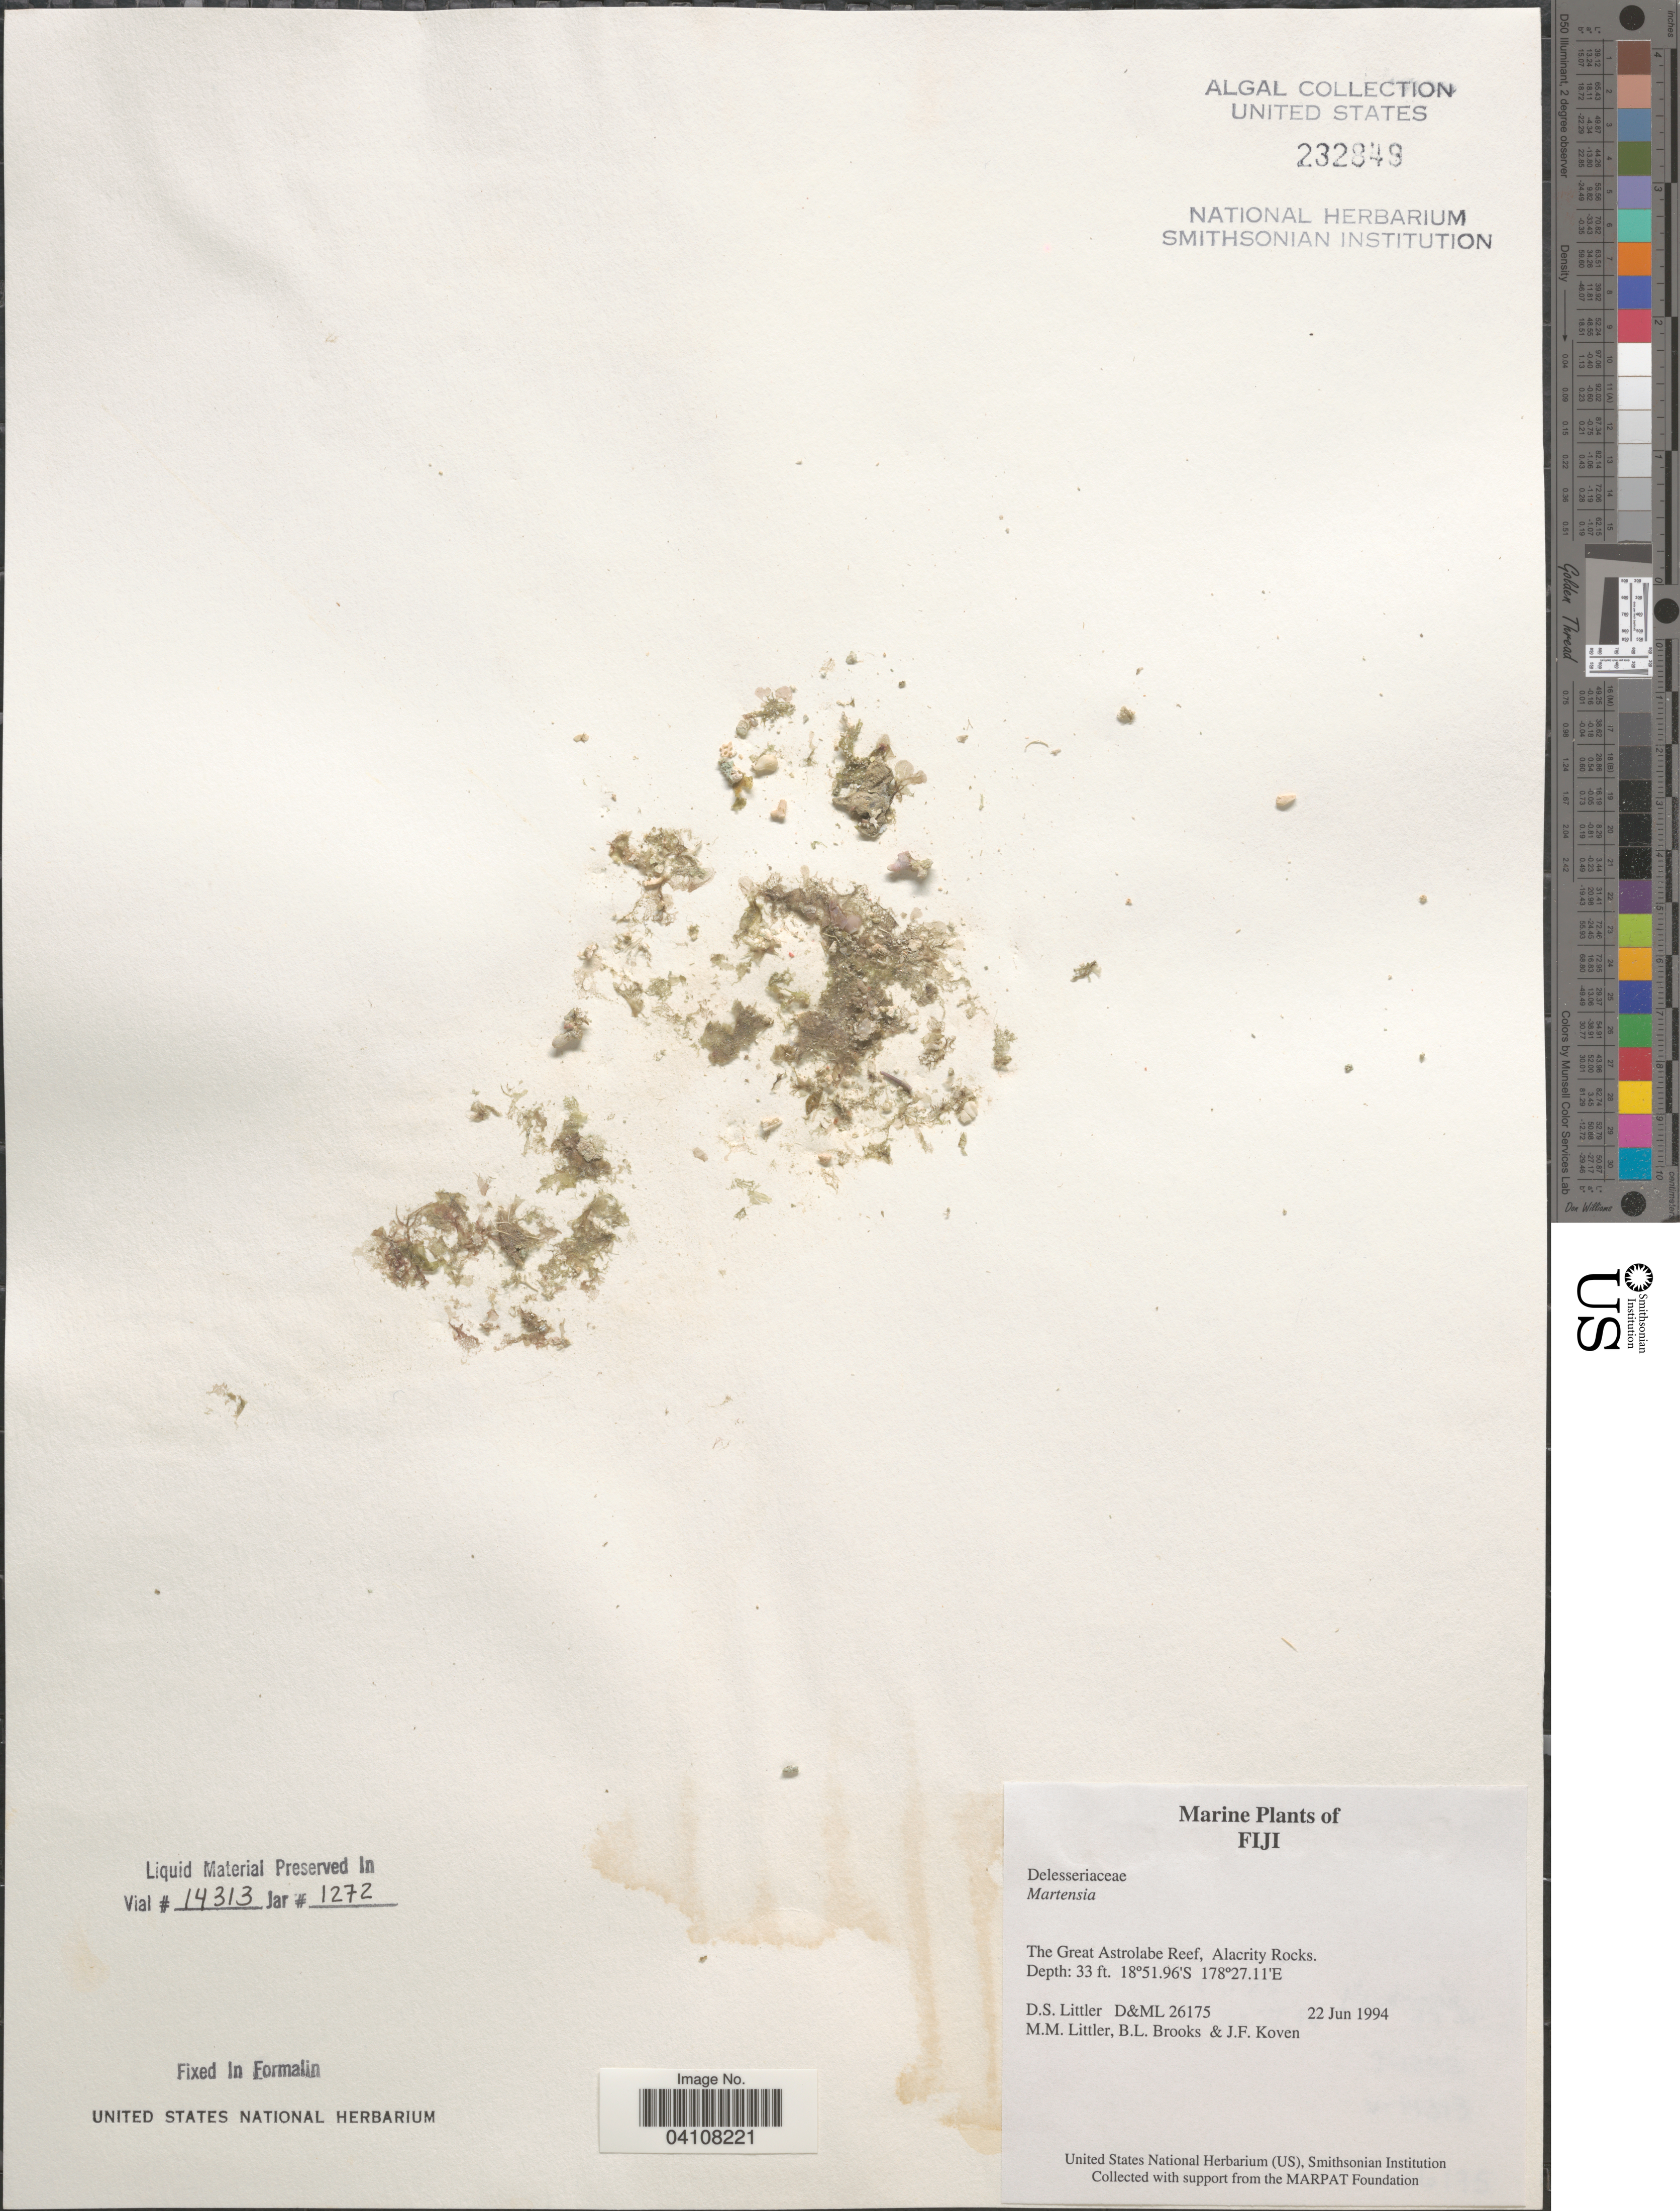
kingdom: Plantae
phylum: Rhodophyta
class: Florideophyceae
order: Ceramiales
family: Delesseriaceae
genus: Martensia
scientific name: Martensia sp.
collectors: D. S. Littler, B. Brooks & J. Koven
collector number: D&ML26175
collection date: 1994-06-22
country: Fiji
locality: The Great Astrolabe Reef, Alacrity Rocks.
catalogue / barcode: US 232849